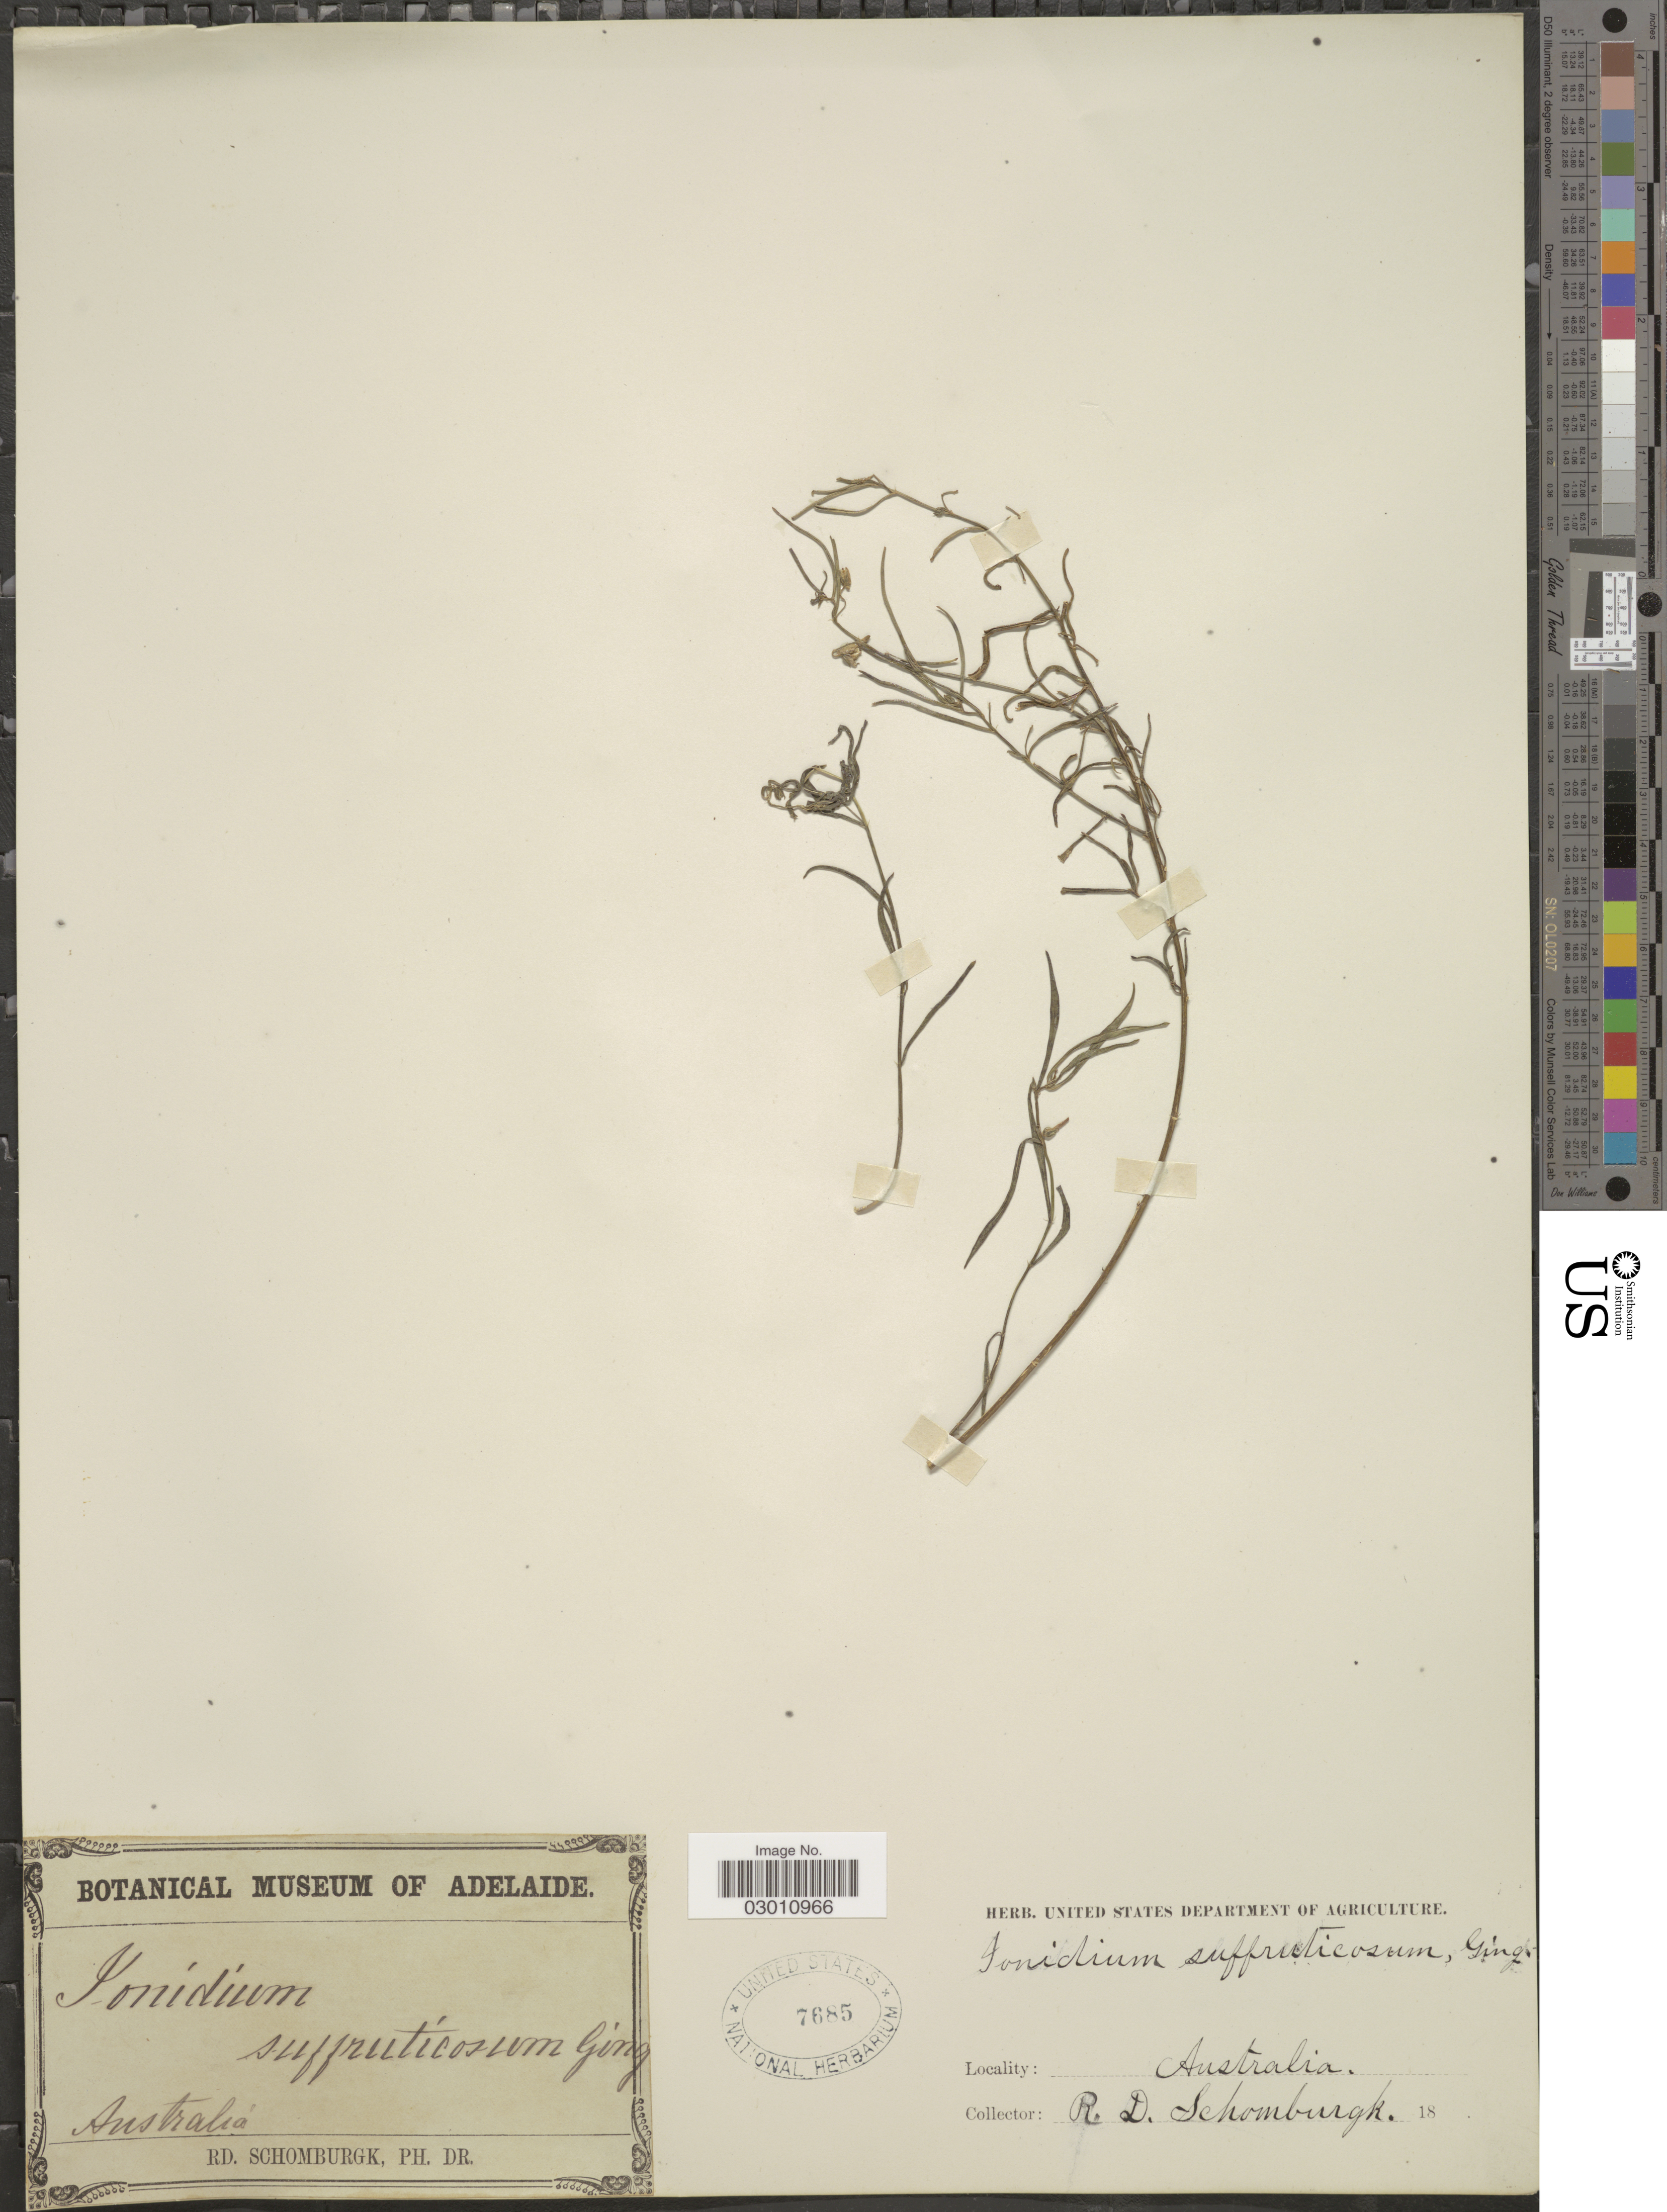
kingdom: Plantae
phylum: Tracheophyta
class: Magnoliopsida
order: Malpighiales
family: Violaceae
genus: Pigea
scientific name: Pigea enneasperma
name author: (L.) P.I. Forst.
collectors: R. Schomburgk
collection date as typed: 18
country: Australia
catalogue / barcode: US 7685